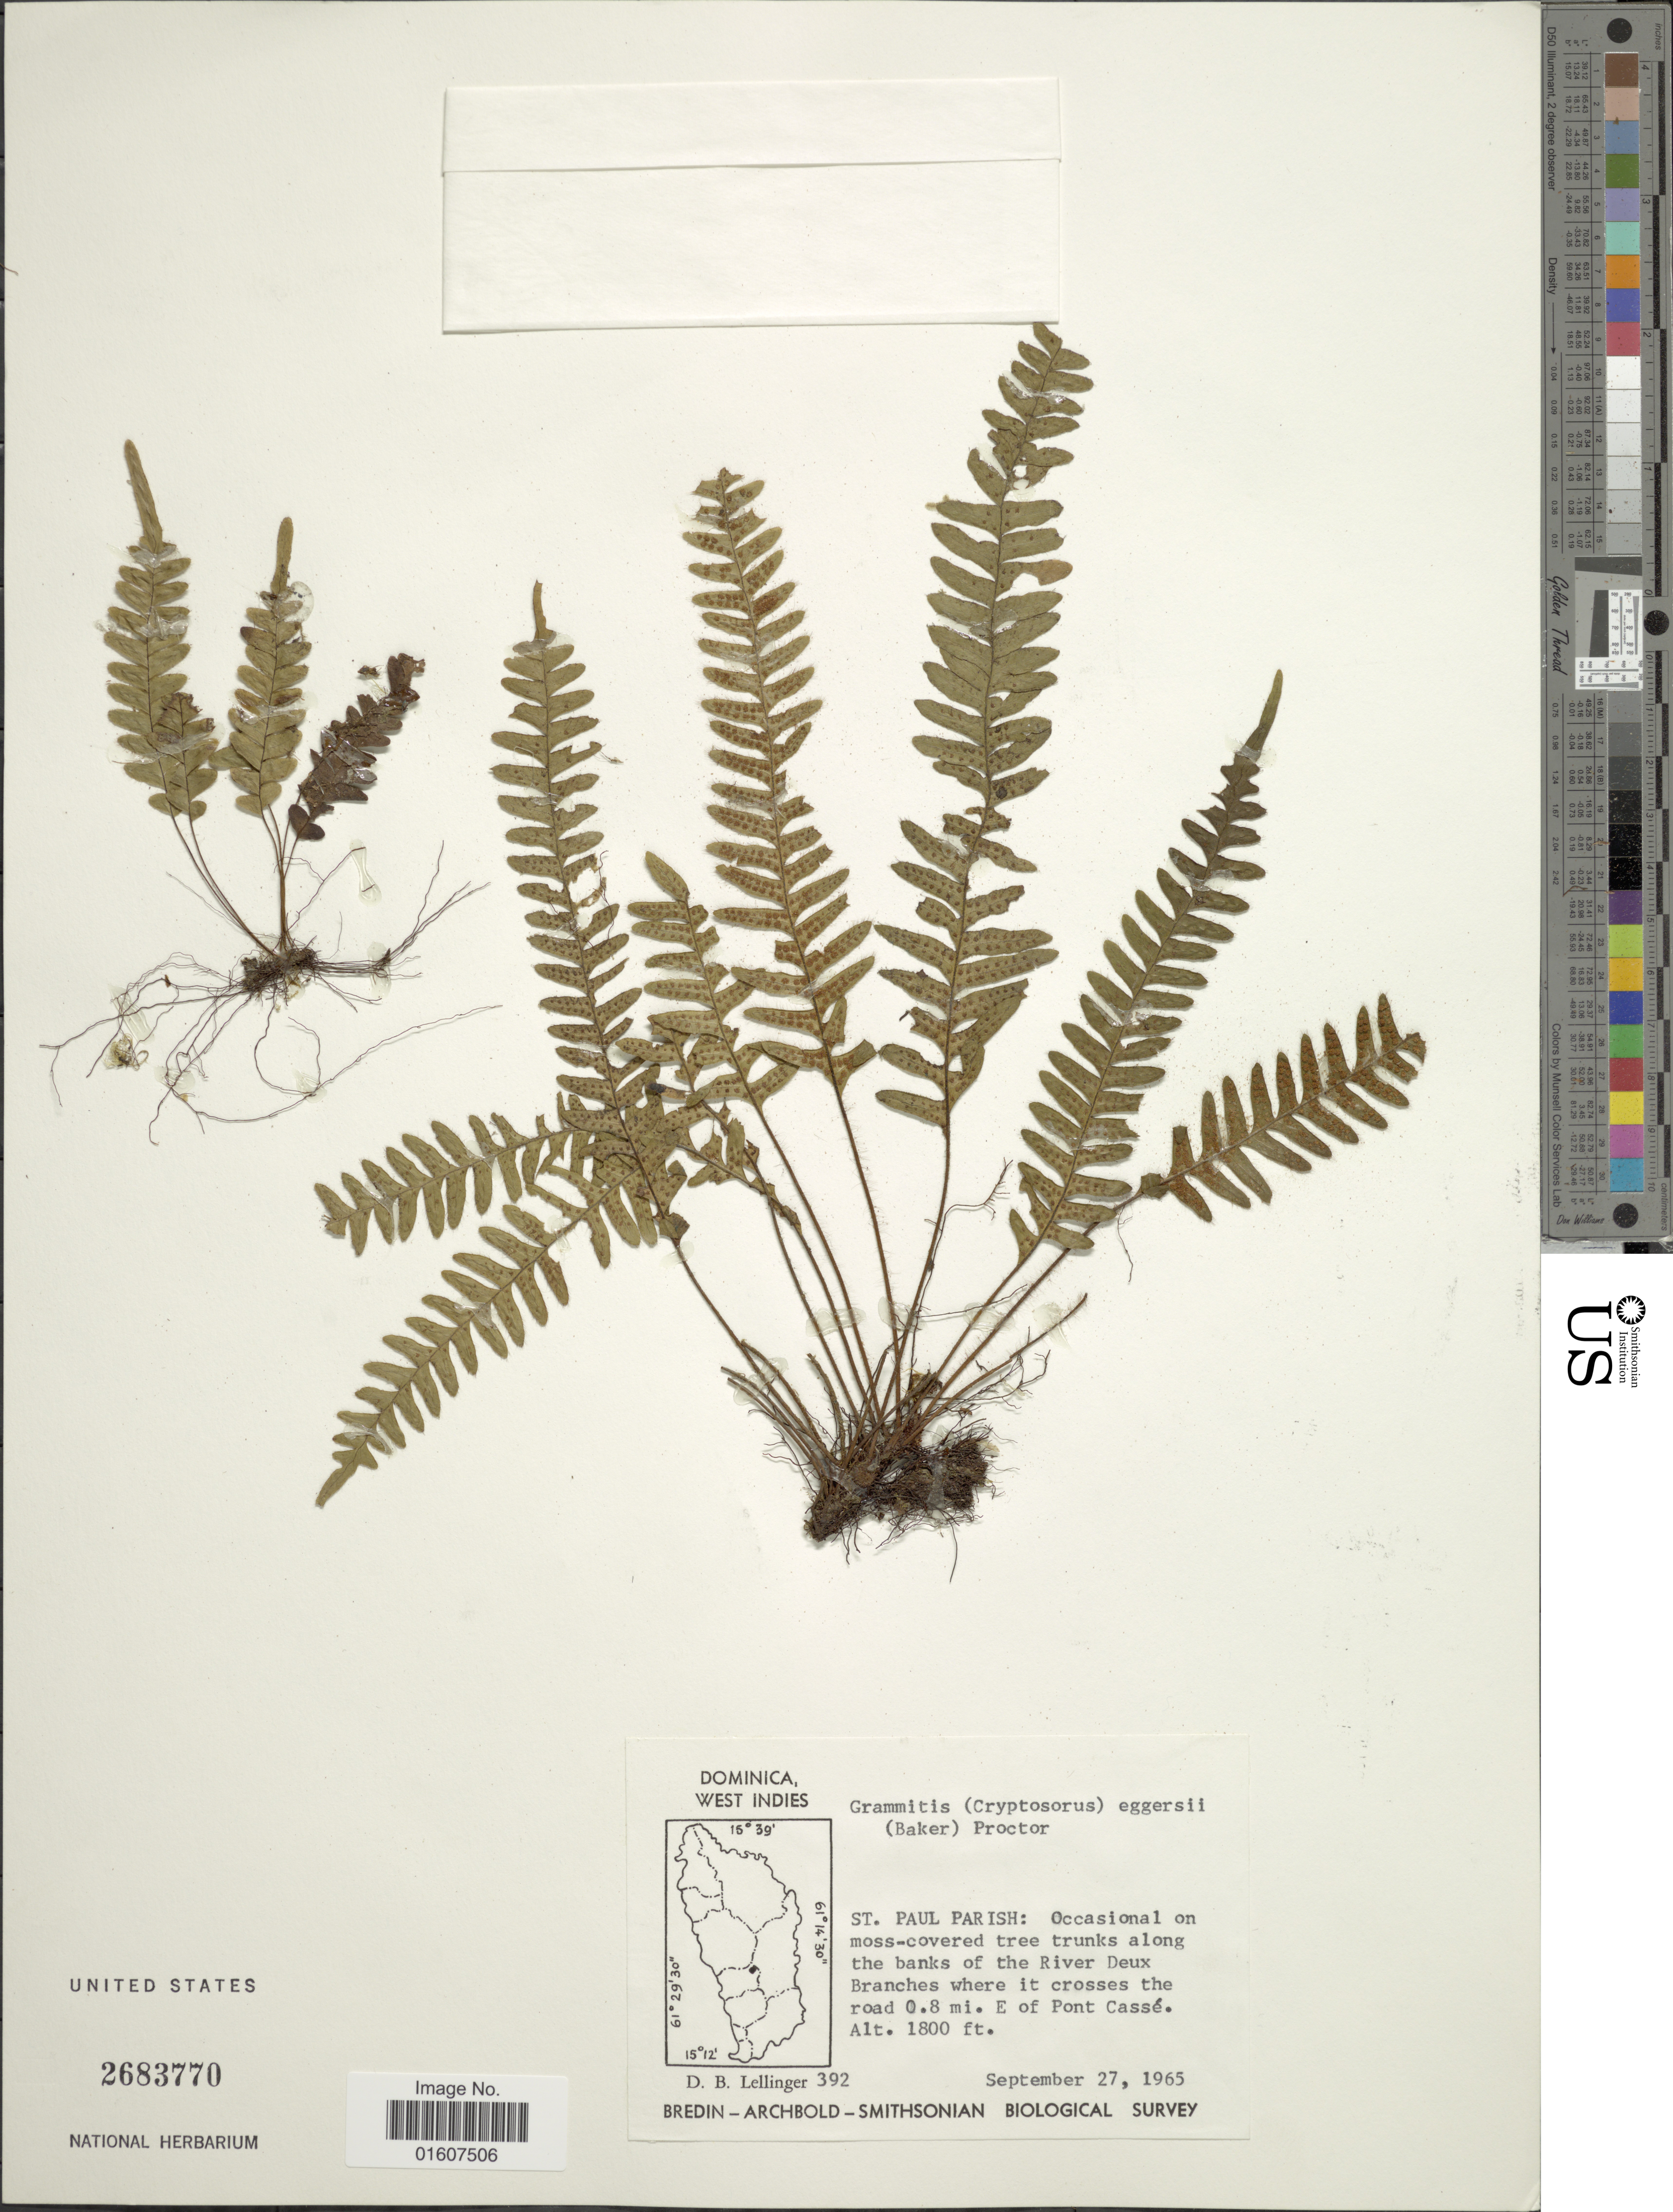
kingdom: Plantae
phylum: Tracheophyta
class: Polypodiopsida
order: Polypodiales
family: Polypodiaceae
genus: Terpsichore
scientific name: Terpsichore eggersii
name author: (Baker ex Hook.) A.R. Sm.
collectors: D. B. Lellinger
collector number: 392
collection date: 1965-09-27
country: Dominica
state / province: St. Paul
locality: St Paul Parish: occasional on moss-covered tree trnks along the banks of the River Deux Branches where it crosses the road 0.8 mi. E of Pont Cassé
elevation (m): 549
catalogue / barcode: US 2683770